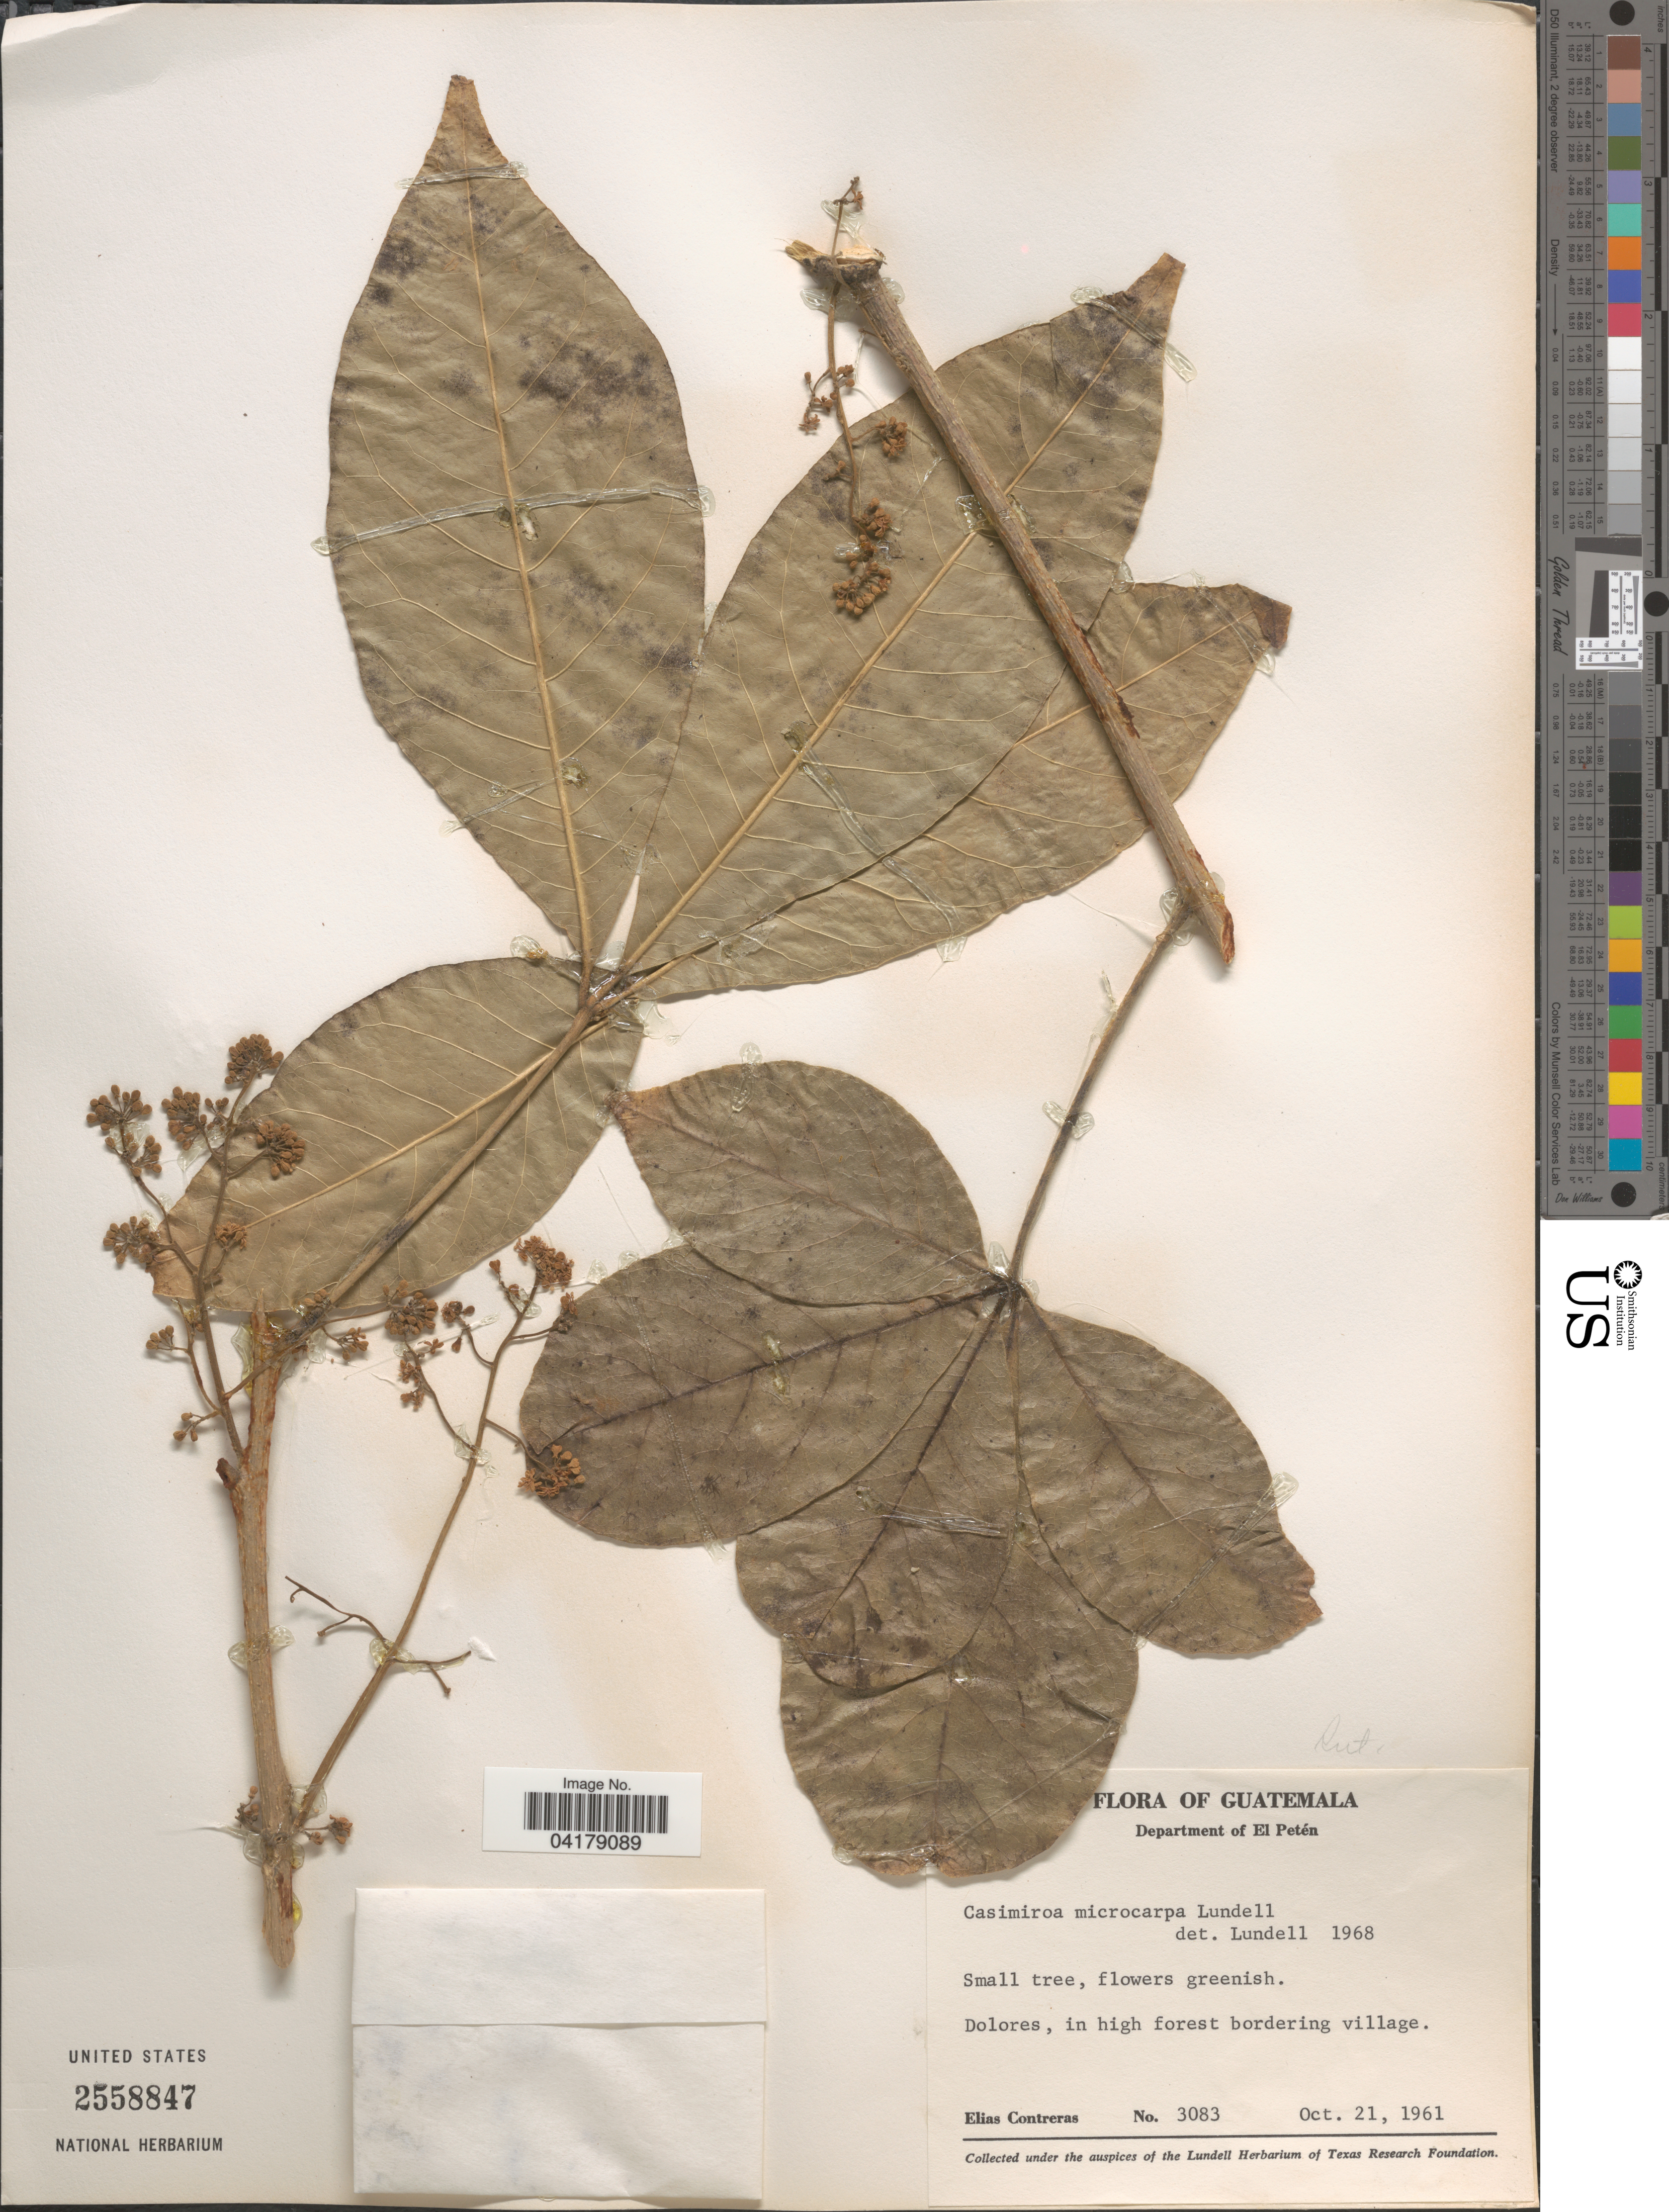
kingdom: Plantae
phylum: Tracheophyta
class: Magnoliopsida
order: Sapindales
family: Rutaceae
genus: Casimiroa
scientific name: Casimiroa microcarpa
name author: Lundell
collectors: E. Contreras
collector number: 3083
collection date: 1961-10-21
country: Guatemala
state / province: El Peten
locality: Department of El Petén. Dolores, in high forest bordering village.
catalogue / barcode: US 2558847